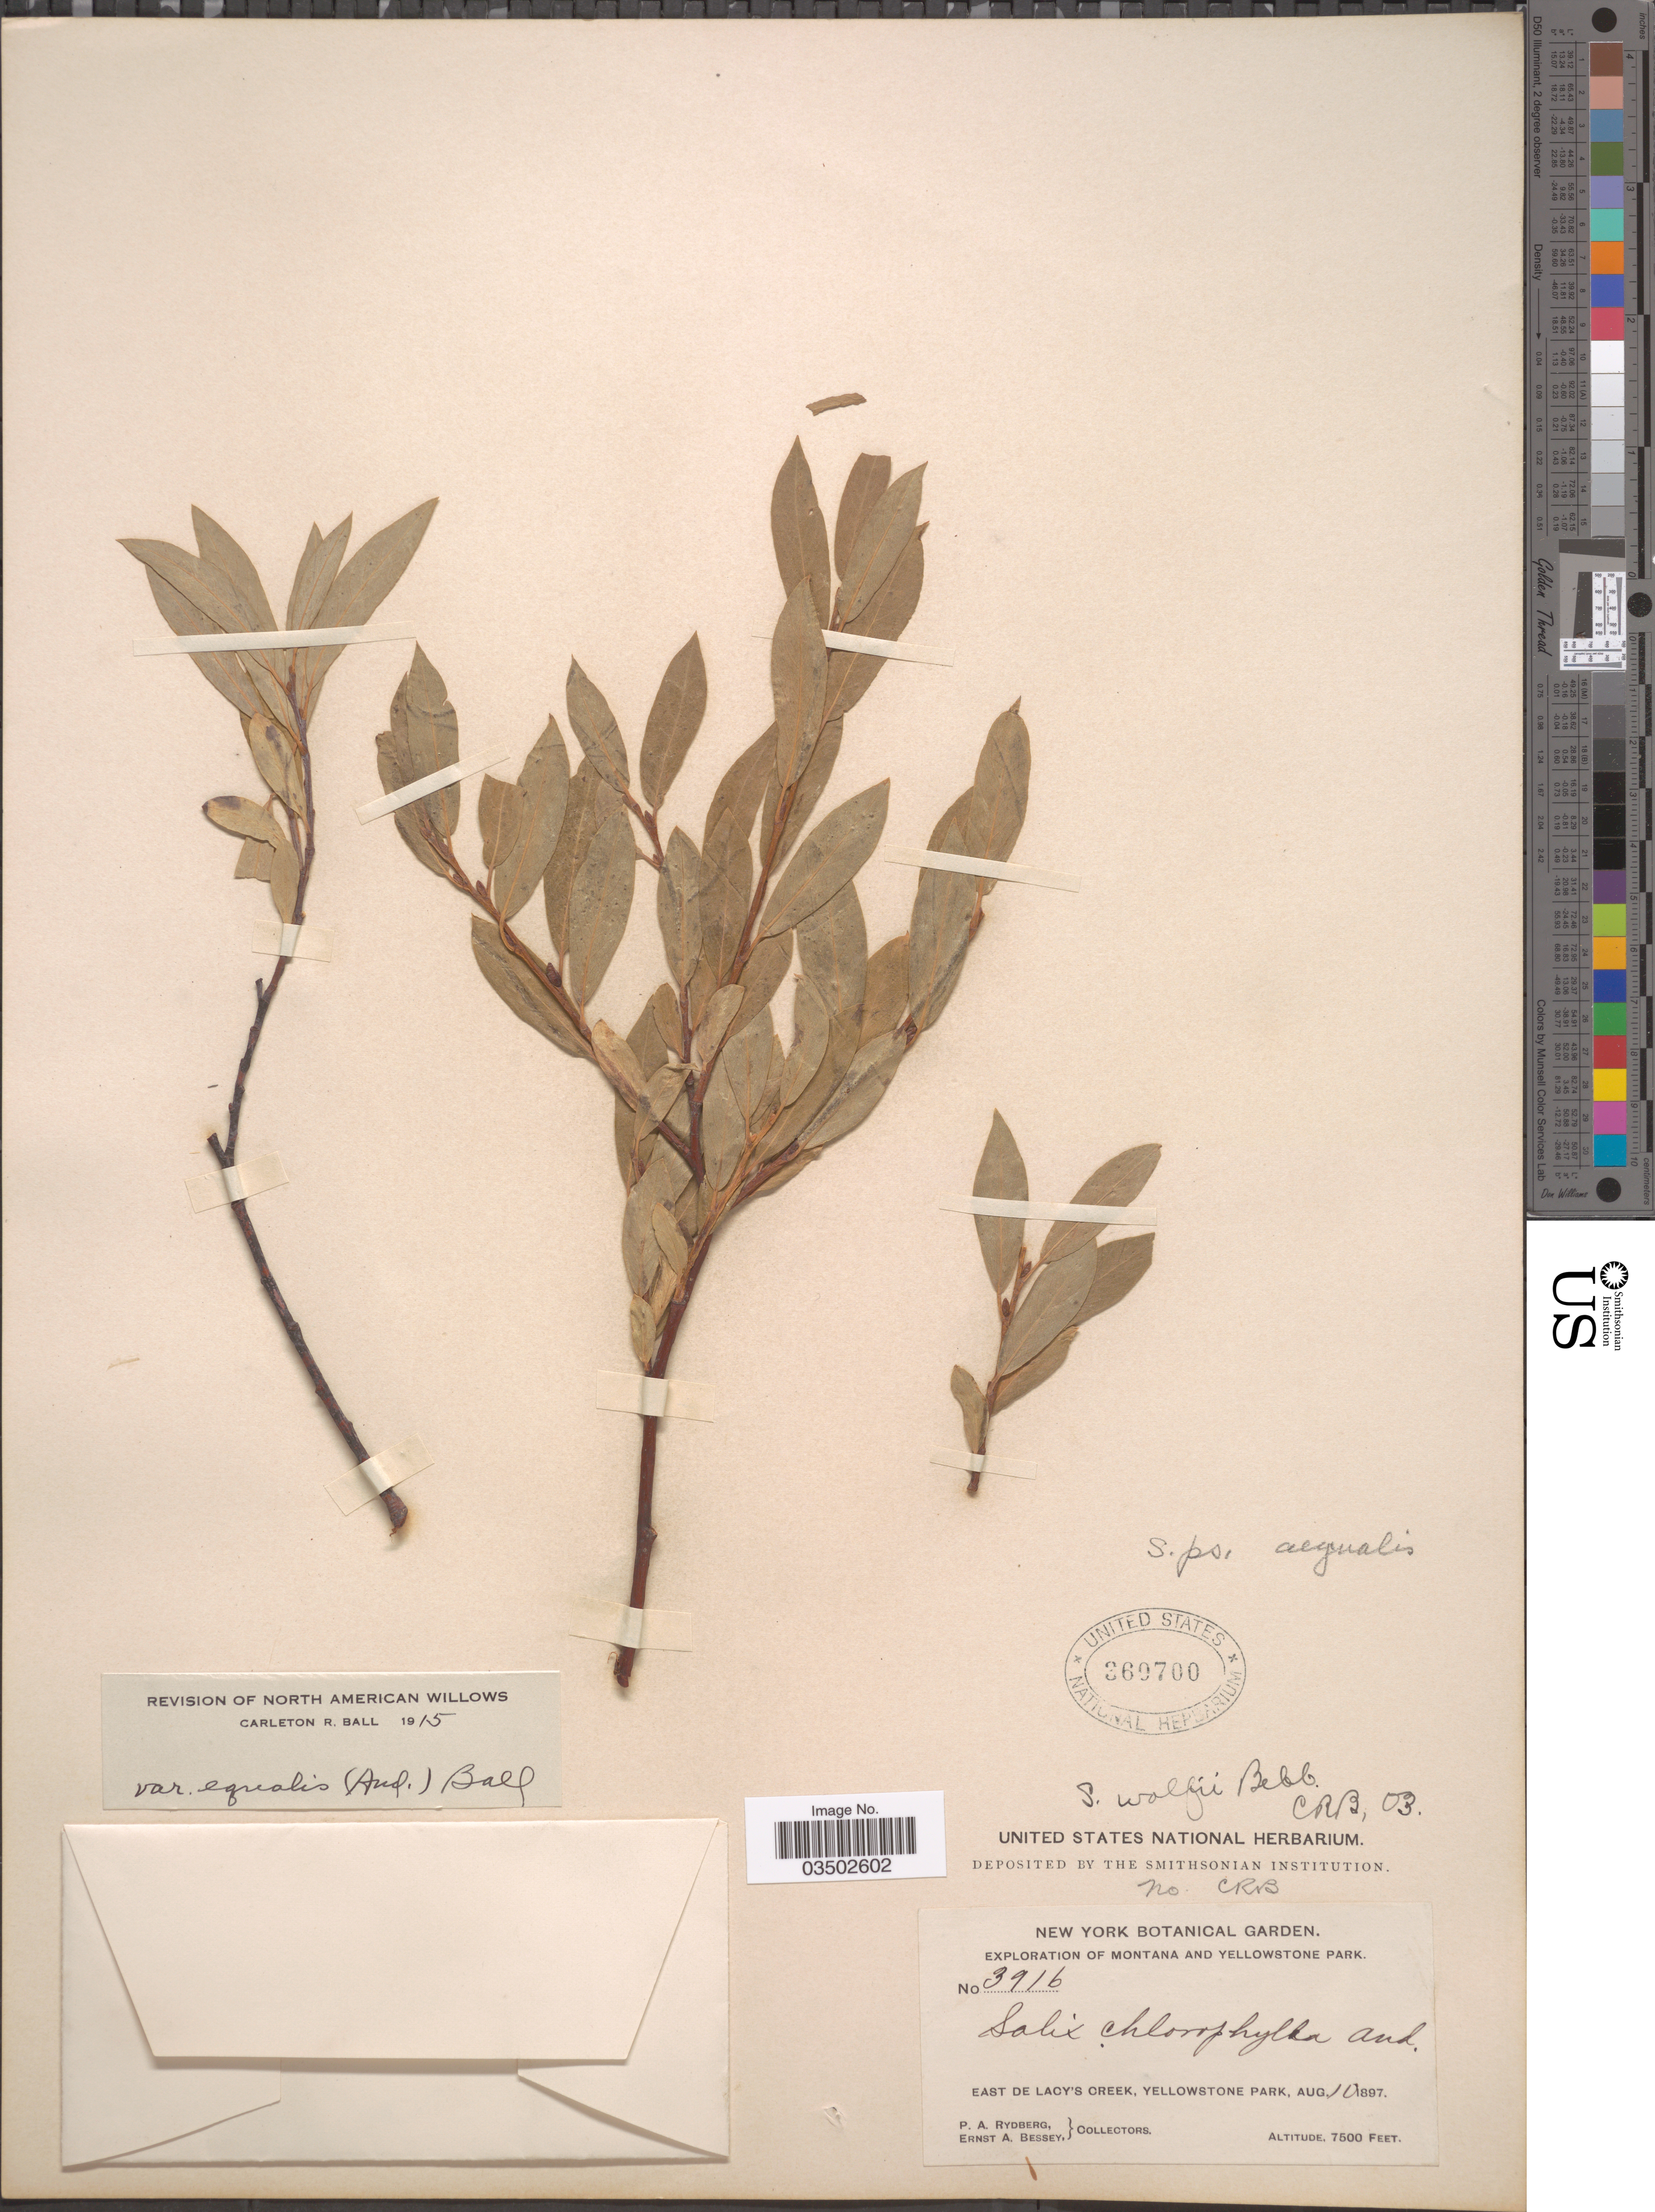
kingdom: Plantae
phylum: Tracheophyta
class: Magnoliopsida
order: Malpighiales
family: Salicaceae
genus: Salix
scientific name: Salix pseudocordata var. aequalis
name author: (Andersson) C.R. Ball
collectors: P. A. Rydberg & E. A. Bessey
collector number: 3916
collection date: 1897-08-10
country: United States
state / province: Wyoming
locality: Yellowstone Park. East de Lacy's Creek, Yellowstone Park.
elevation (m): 2286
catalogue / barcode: US 369700